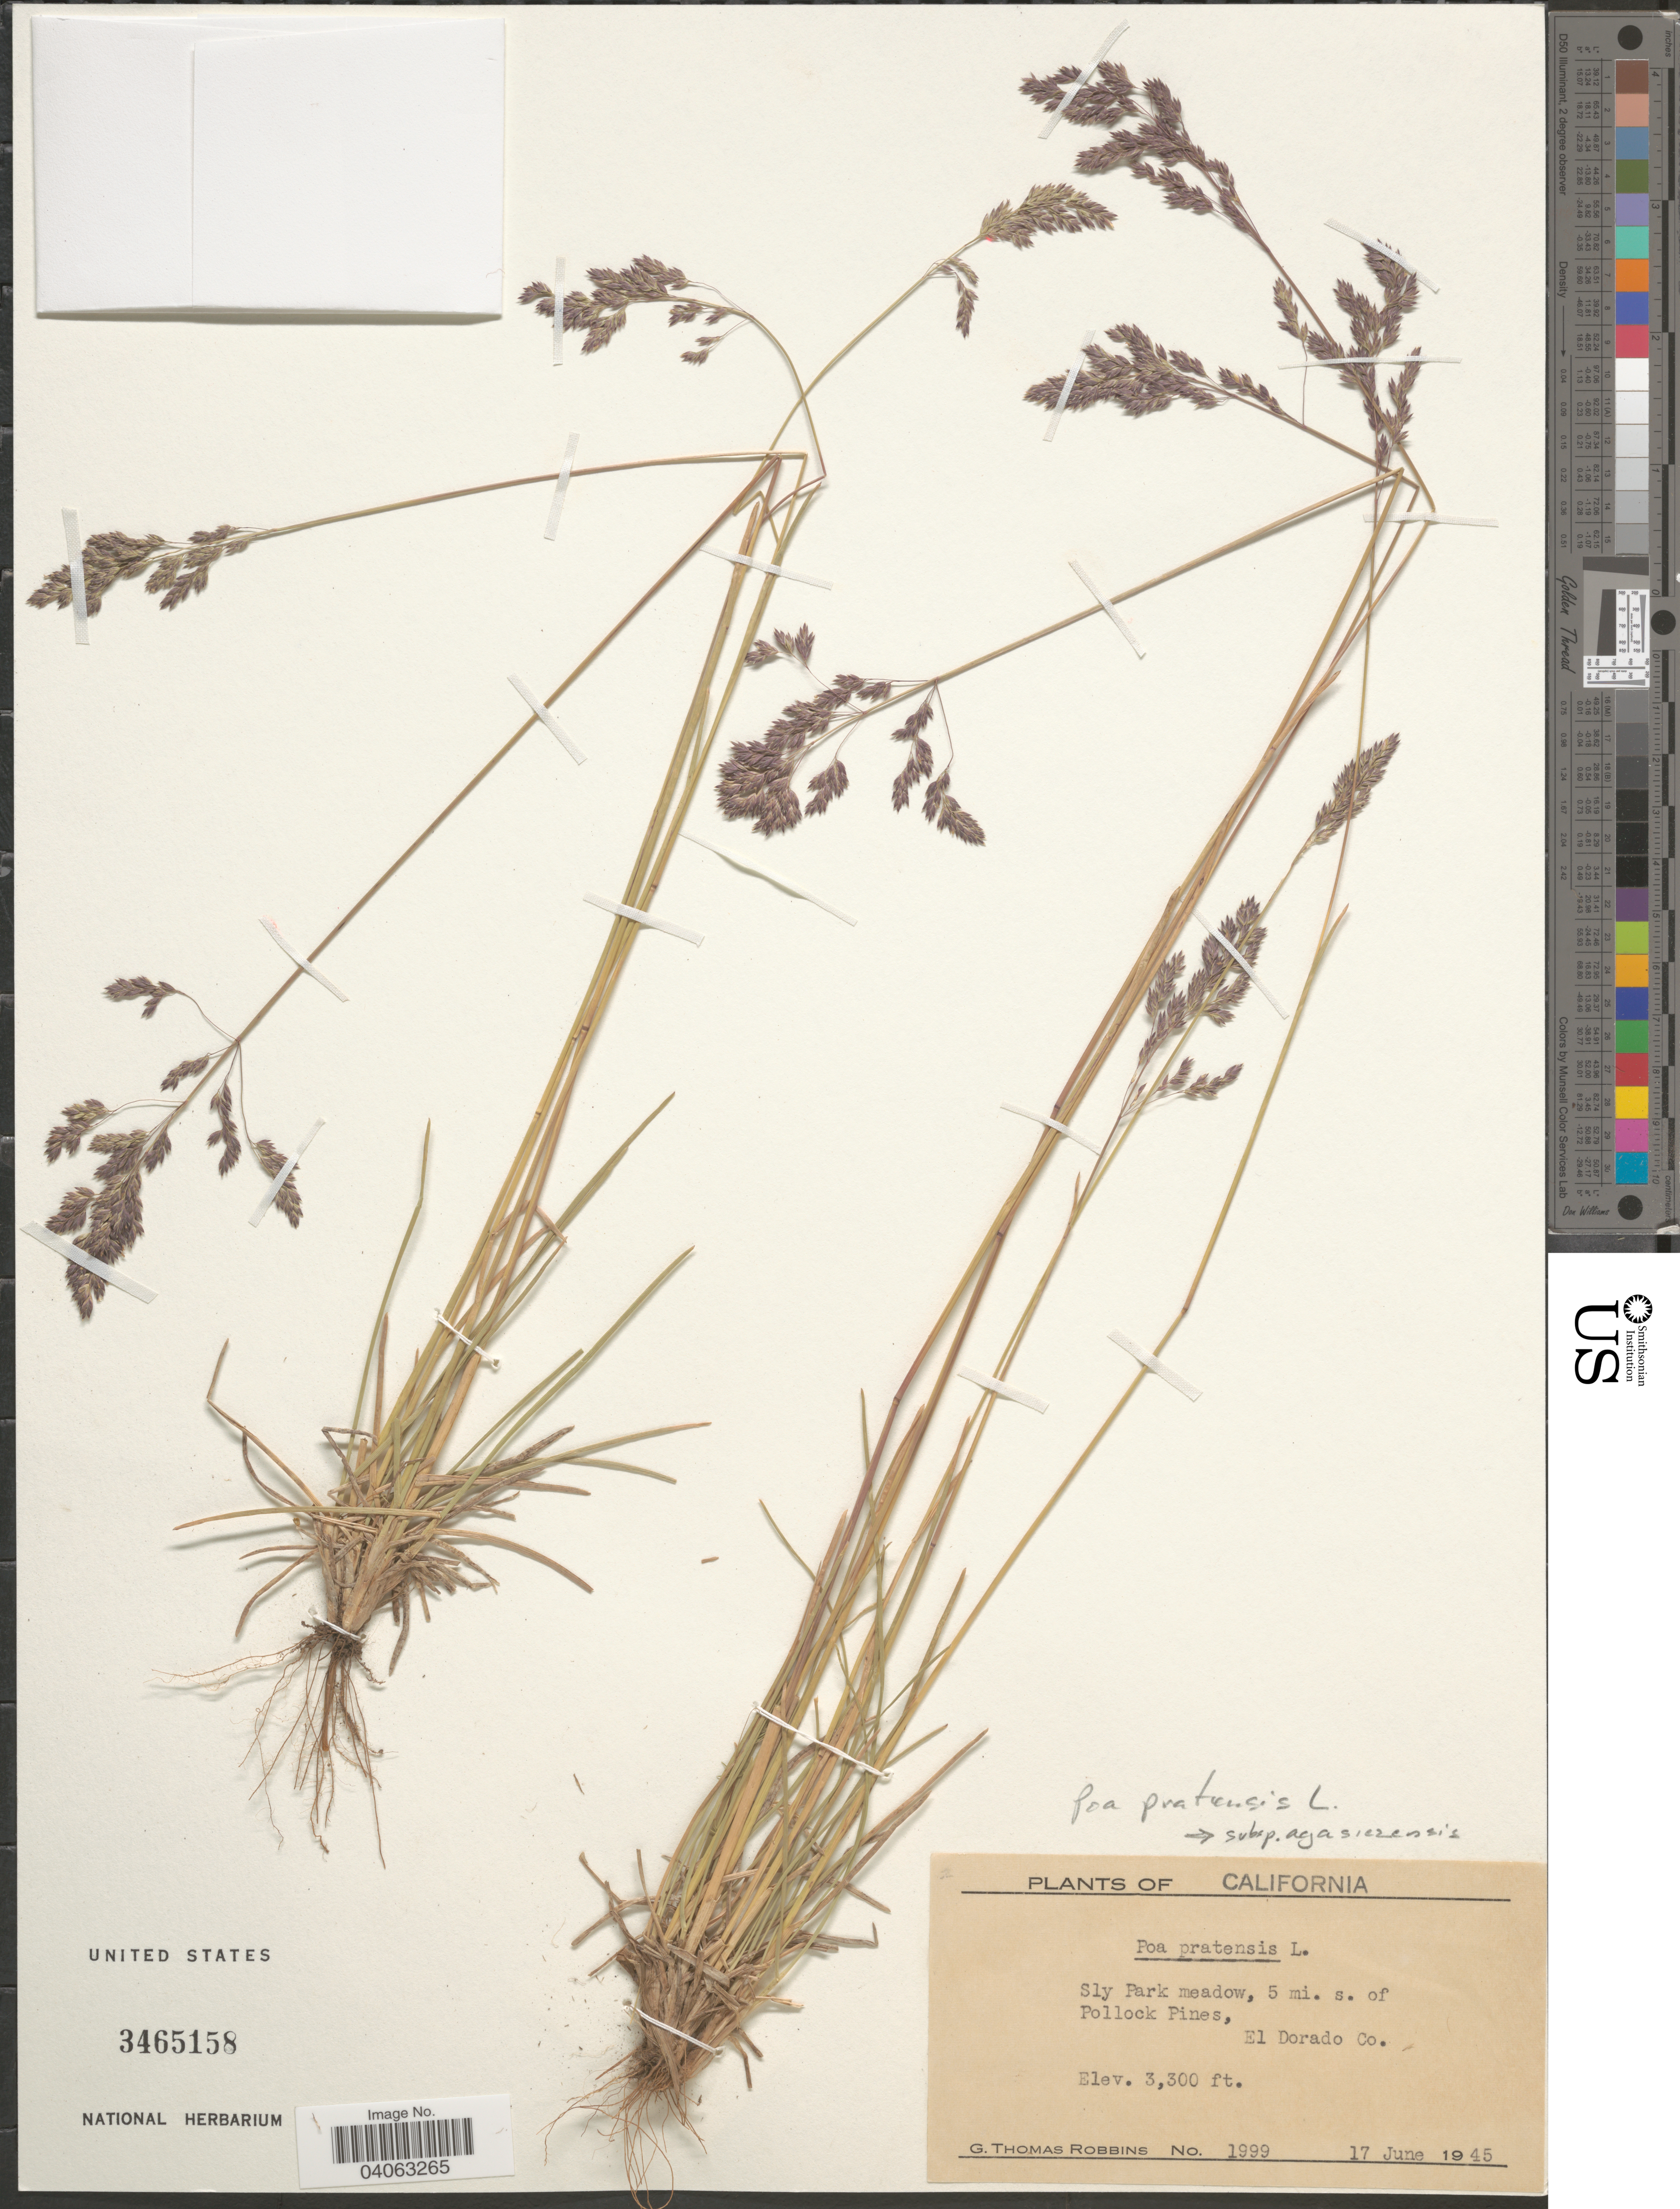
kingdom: Plantae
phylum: Tracheophyta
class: Liliopsida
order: Poales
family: Poaceae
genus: Poa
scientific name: Poa pratensis subsp. agassizensis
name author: (B. Boivin & D. Löve) Roy L. Taylor & MacBryde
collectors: G. T. Robbins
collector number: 1999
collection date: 1945-06-17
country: United States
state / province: California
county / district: El Dorado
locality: Sly Park meadow, 5 mi. s. of Pollock Pines, El Dorado Co.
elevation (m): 1006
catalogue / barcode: US 3465158